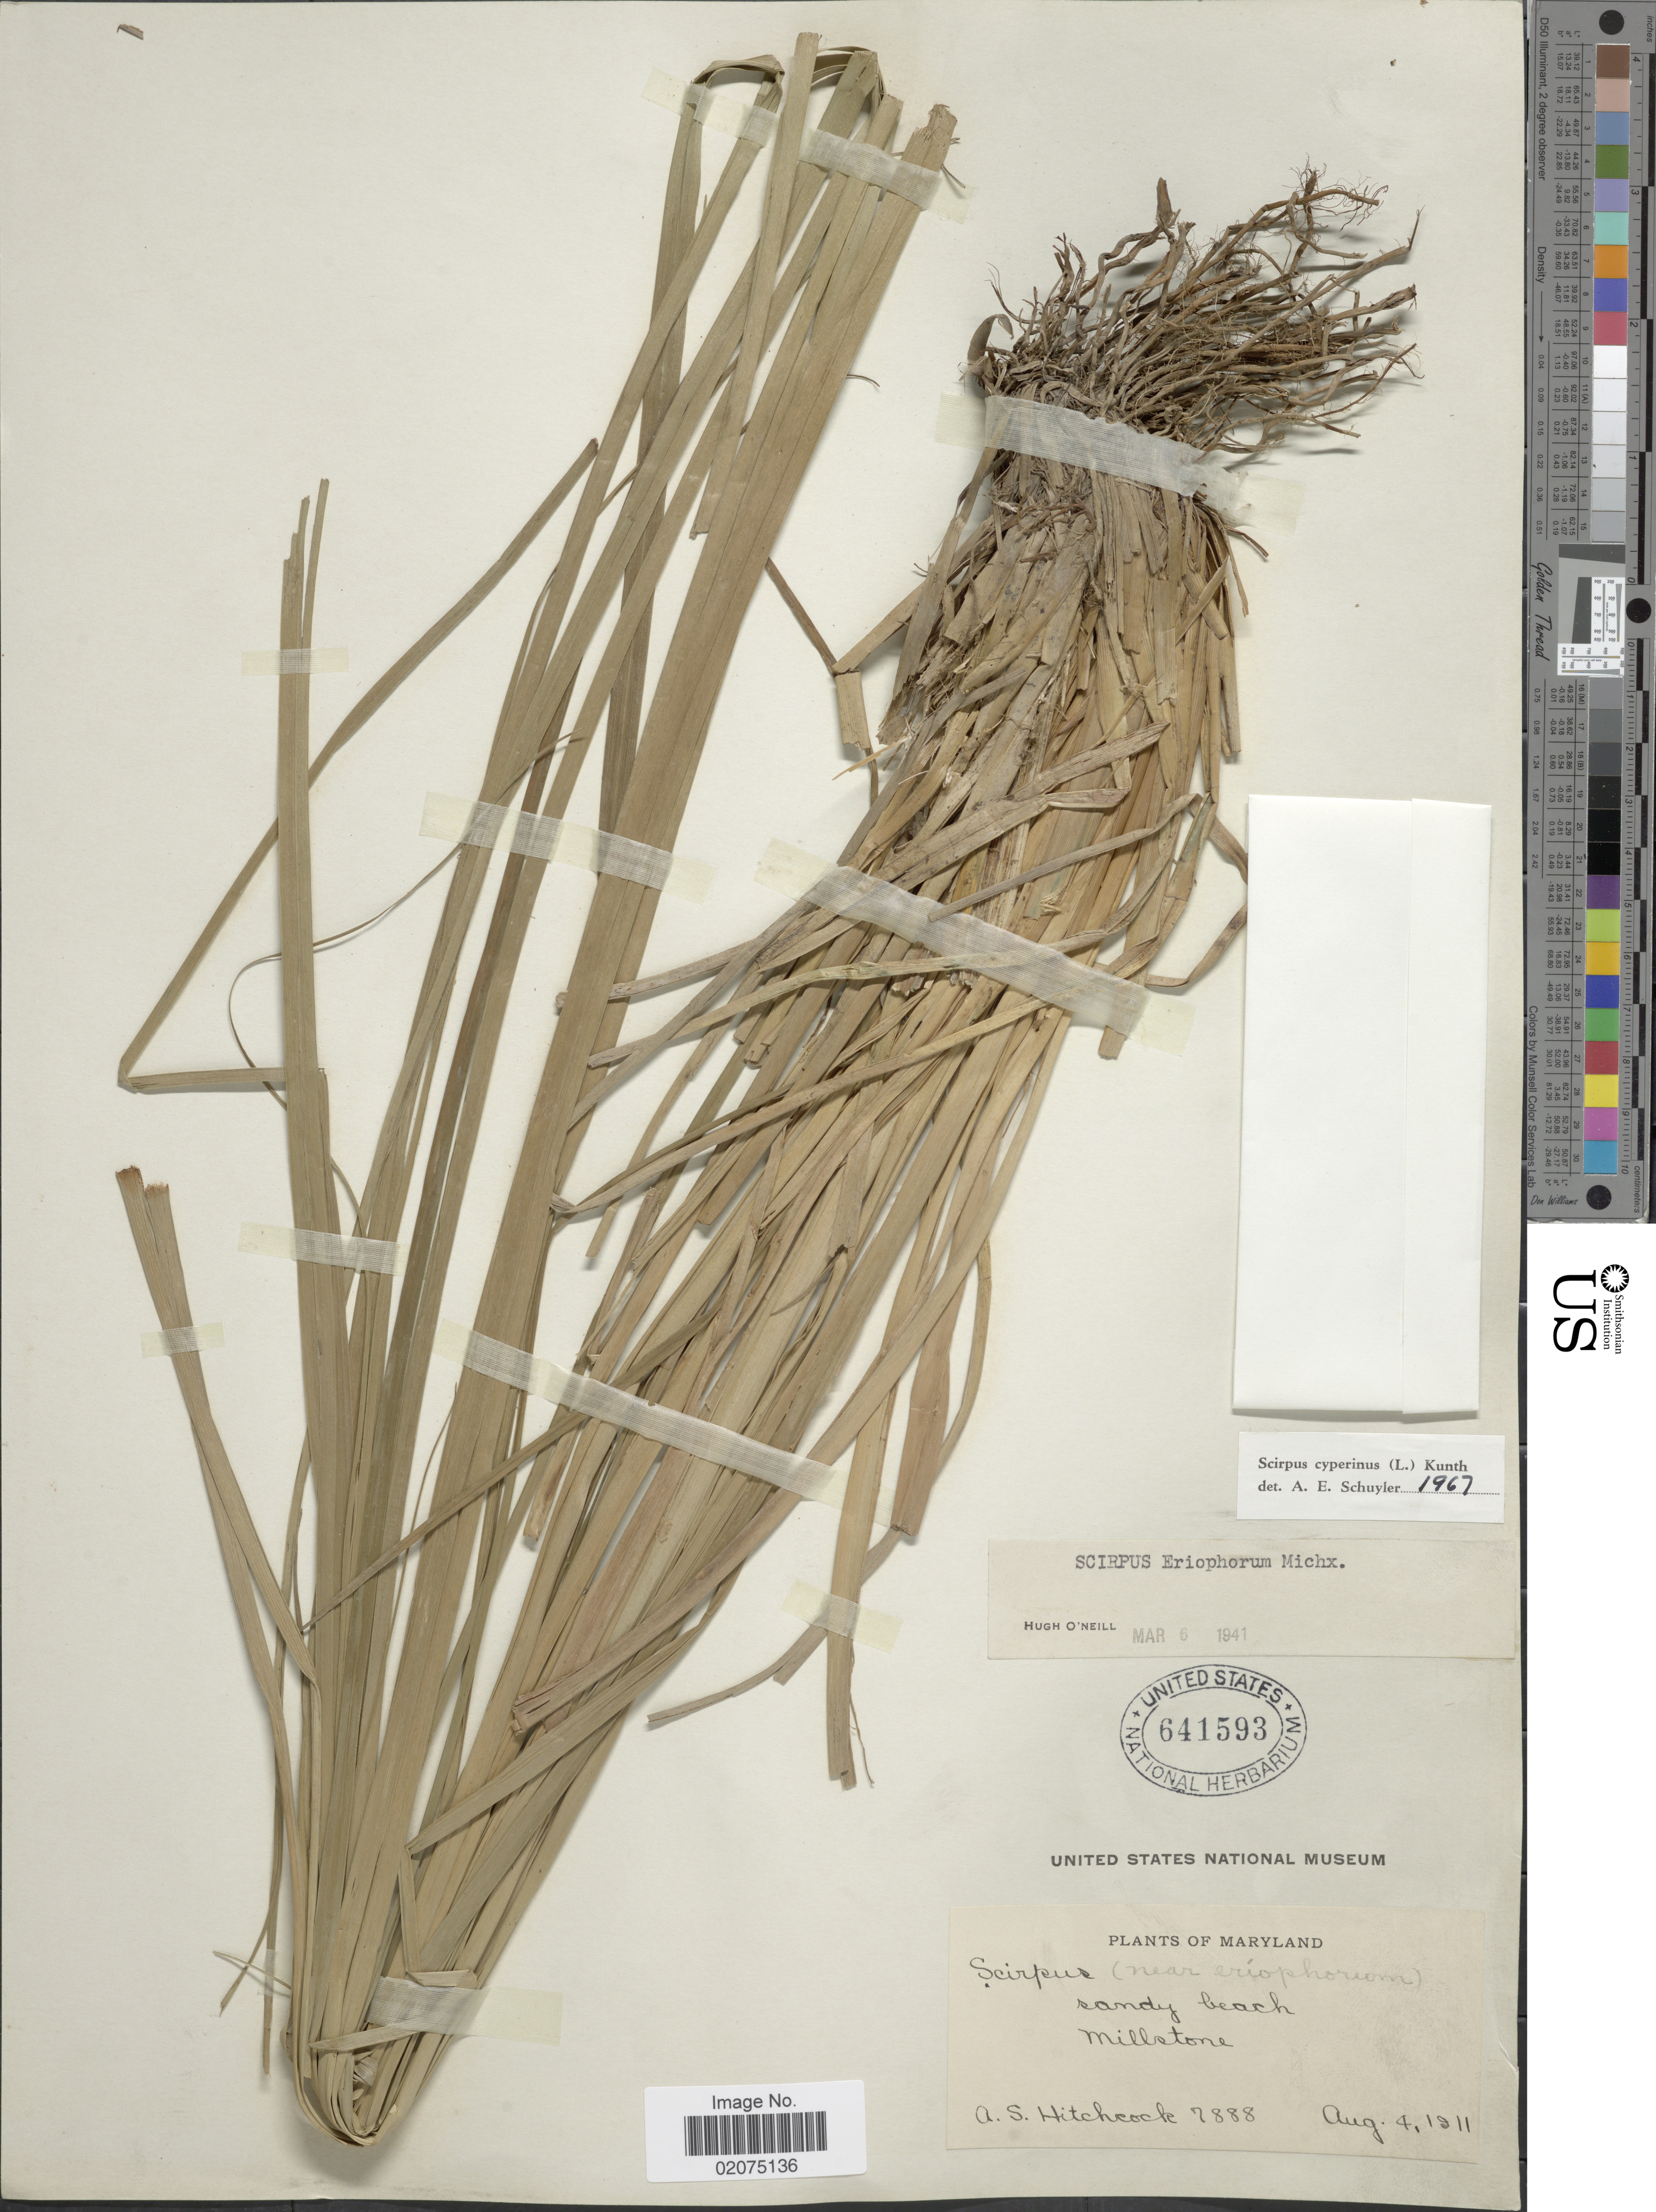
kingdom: Plantae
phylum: Tracheophyta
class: Liliopsida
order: Poales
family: Cyperaceae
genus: Scirpus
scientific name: Scirpus cyperinus (L.) Kunth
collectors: A. S. Hitchcock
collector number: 7888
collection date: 1911-08-04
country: United States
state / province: Maryland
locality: Millstone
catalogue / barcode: US 641593